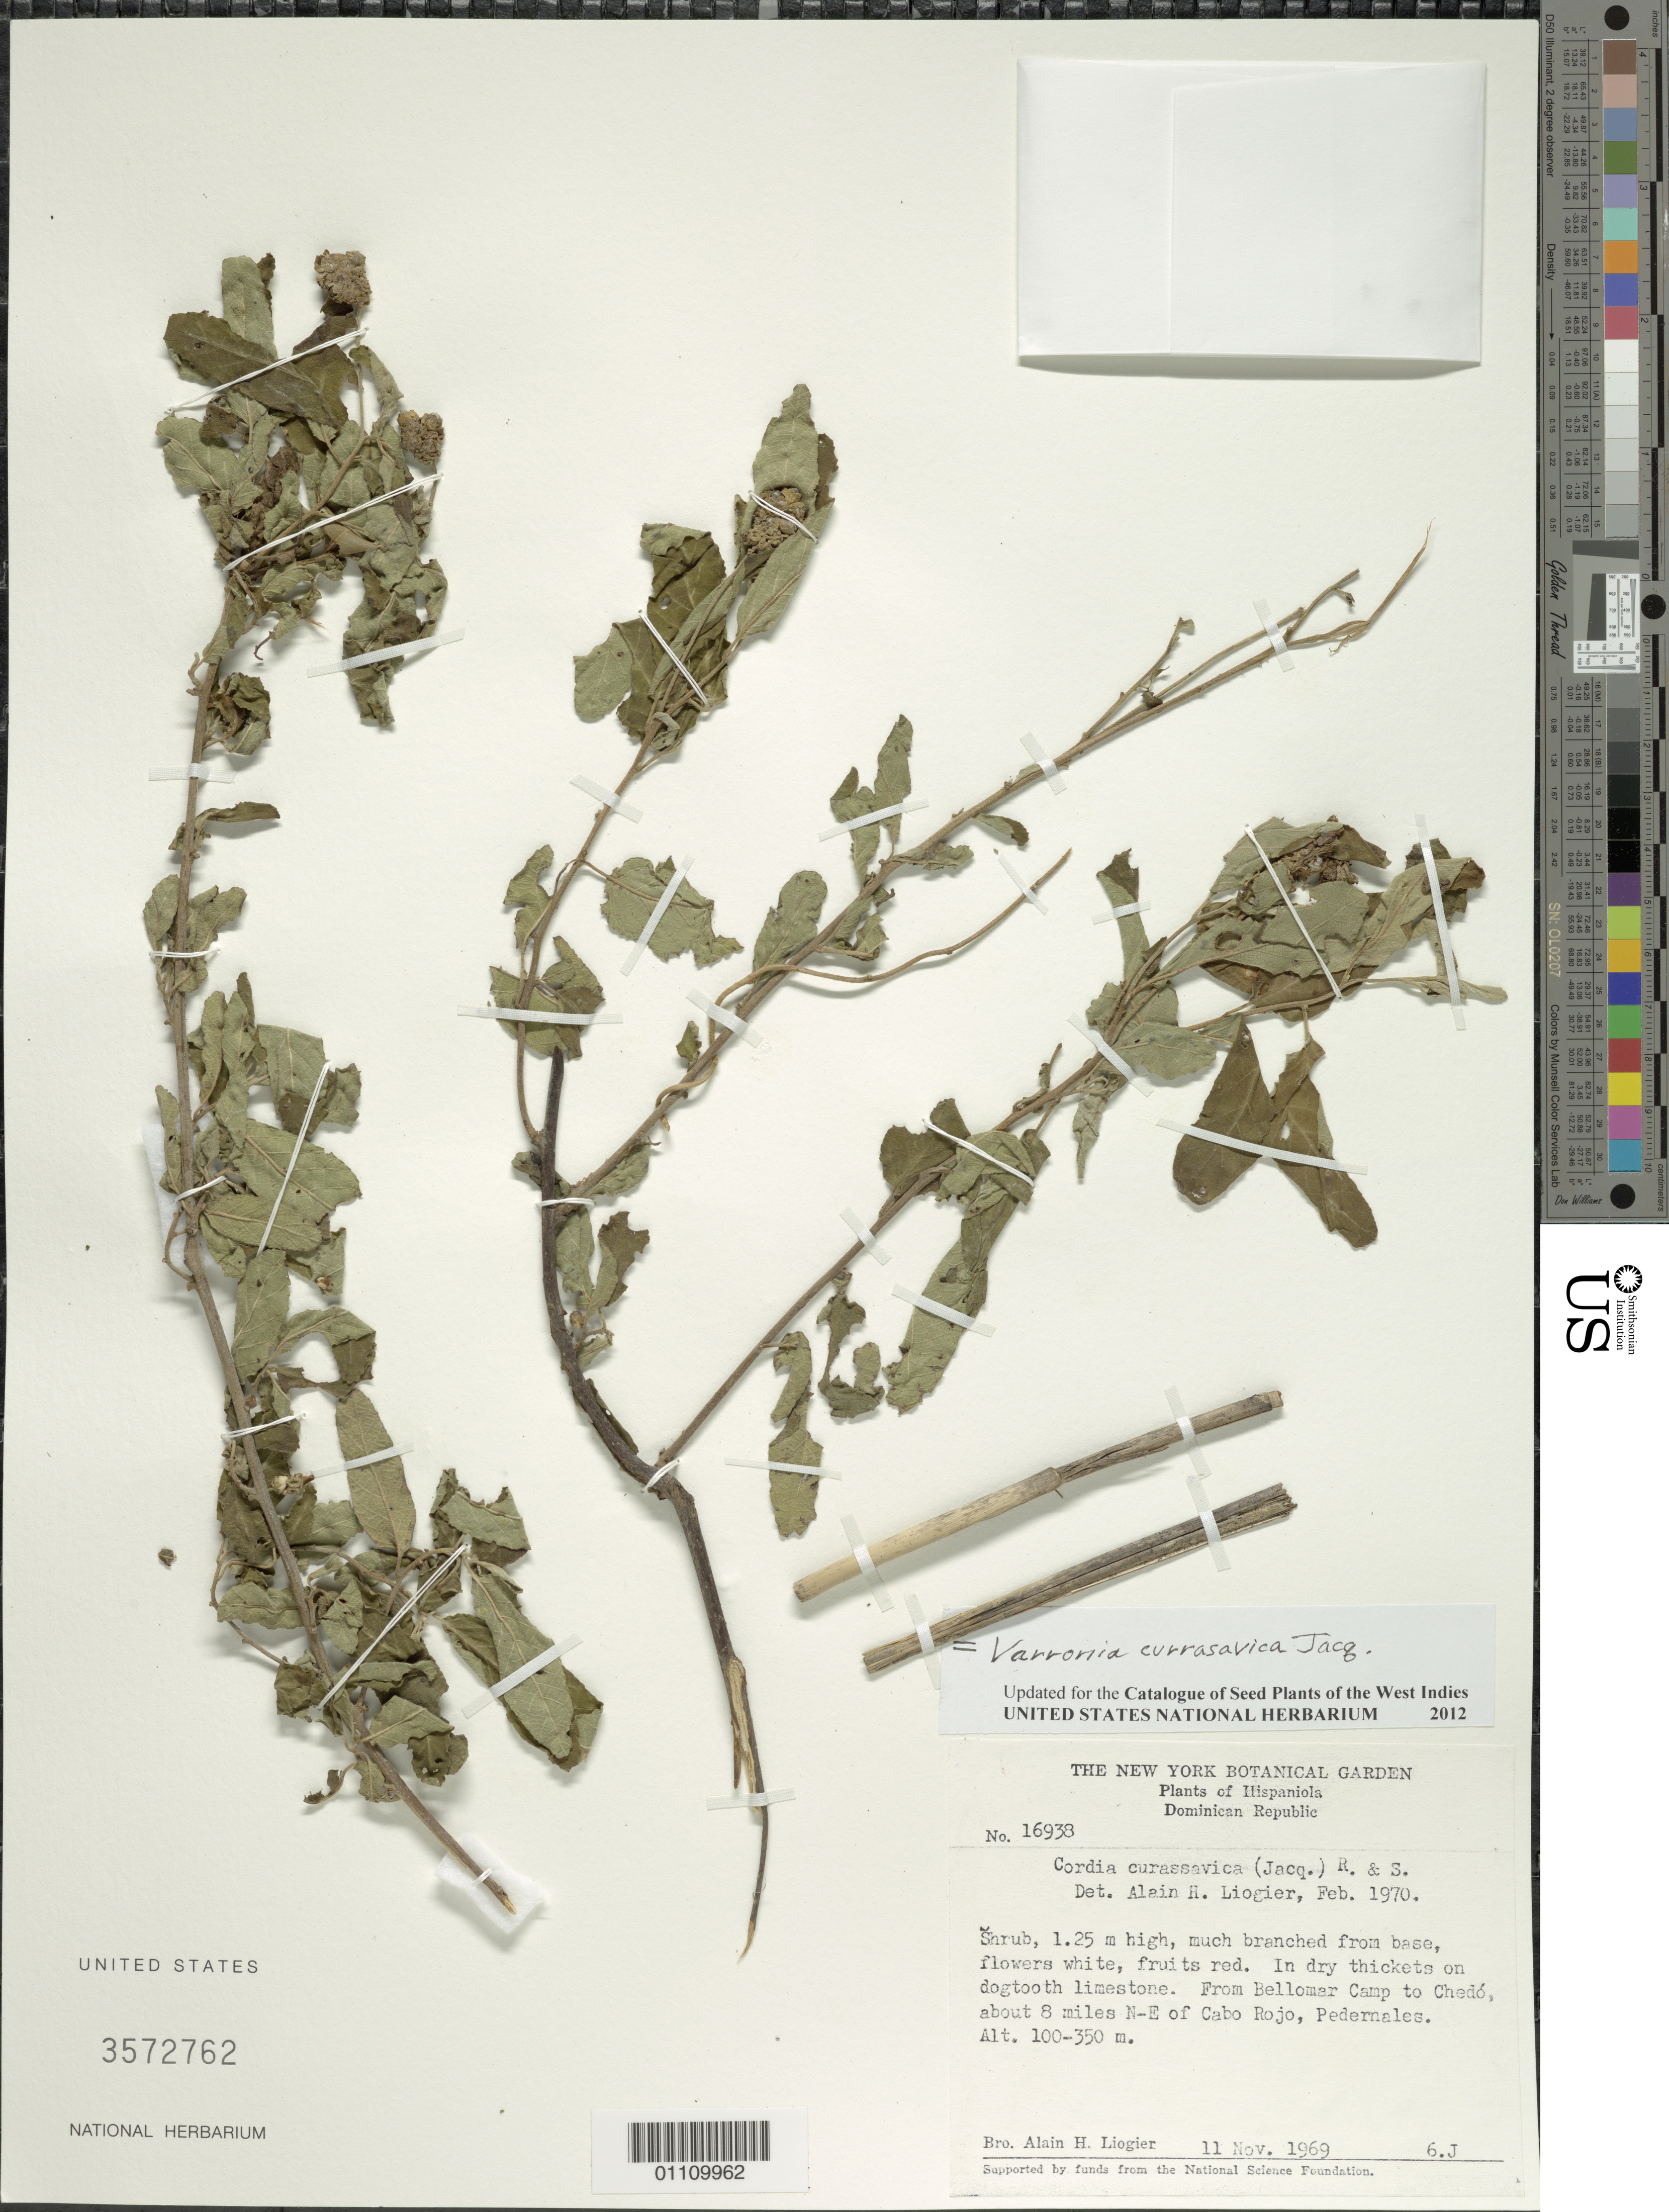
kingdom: Plantae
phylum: Tracheophyta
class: Magnoliopsida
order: Boraginales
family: Cordiaceae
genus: Varronia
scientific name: Varronia curassavica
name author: Jacq.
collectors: A. H. Liogier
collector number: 16938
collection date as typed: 11 Nov 1969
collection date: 1969-11-11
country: Dominican Republic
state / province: Pedernales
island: Hispaniola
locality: Bellomar Camp to Chedó, about 8 miles NE of Cabo Rojo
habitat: In dry thickets on dogtooth limestone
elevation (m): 100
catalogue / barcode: US 3572762